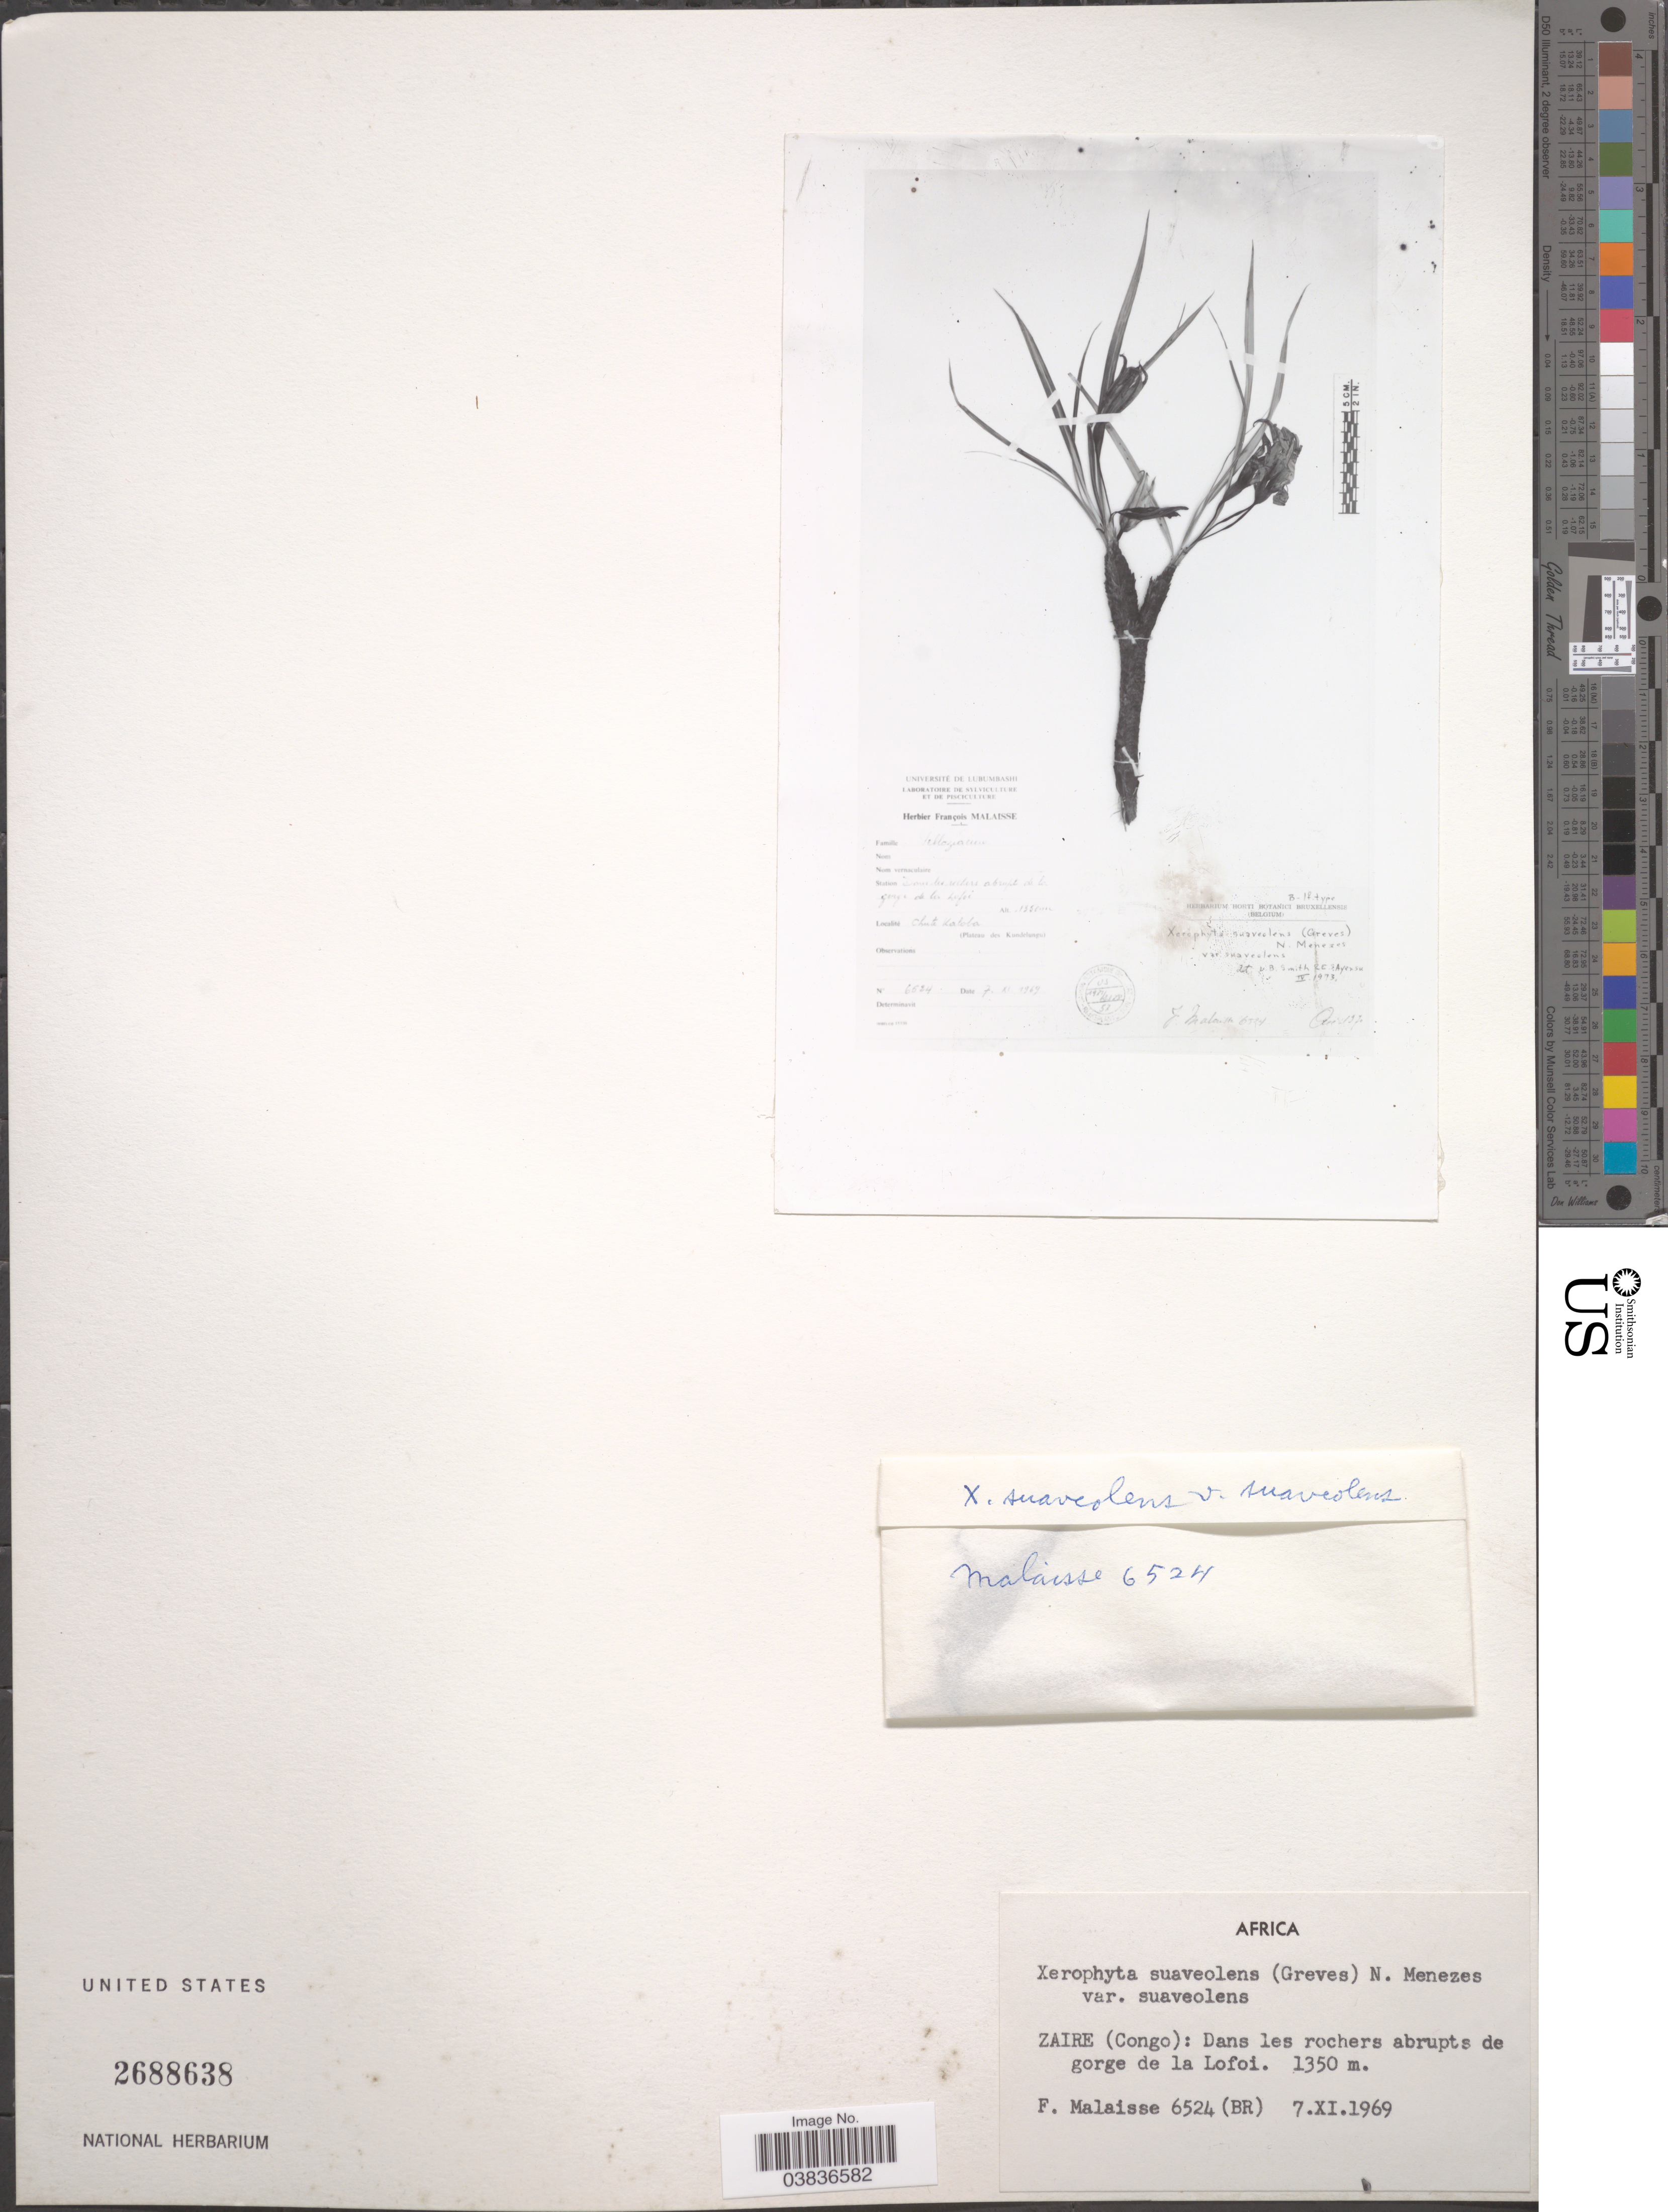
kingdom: Plantae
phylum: Tracheophyta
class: Liliopsida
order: Pandanales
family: Velloziaceae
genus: Xerophyta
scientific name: Xerophyta suaveolens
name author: (Greves) N.L. Menezes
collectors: F. Malaisse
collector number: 6524(BR)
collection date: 1969-11-07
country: Congo, Democratic Republic of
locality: Zaire (Congo): Dans les rochers abrupts de gorge de la Lofoi.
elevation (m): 1350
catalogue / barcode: US 2688638